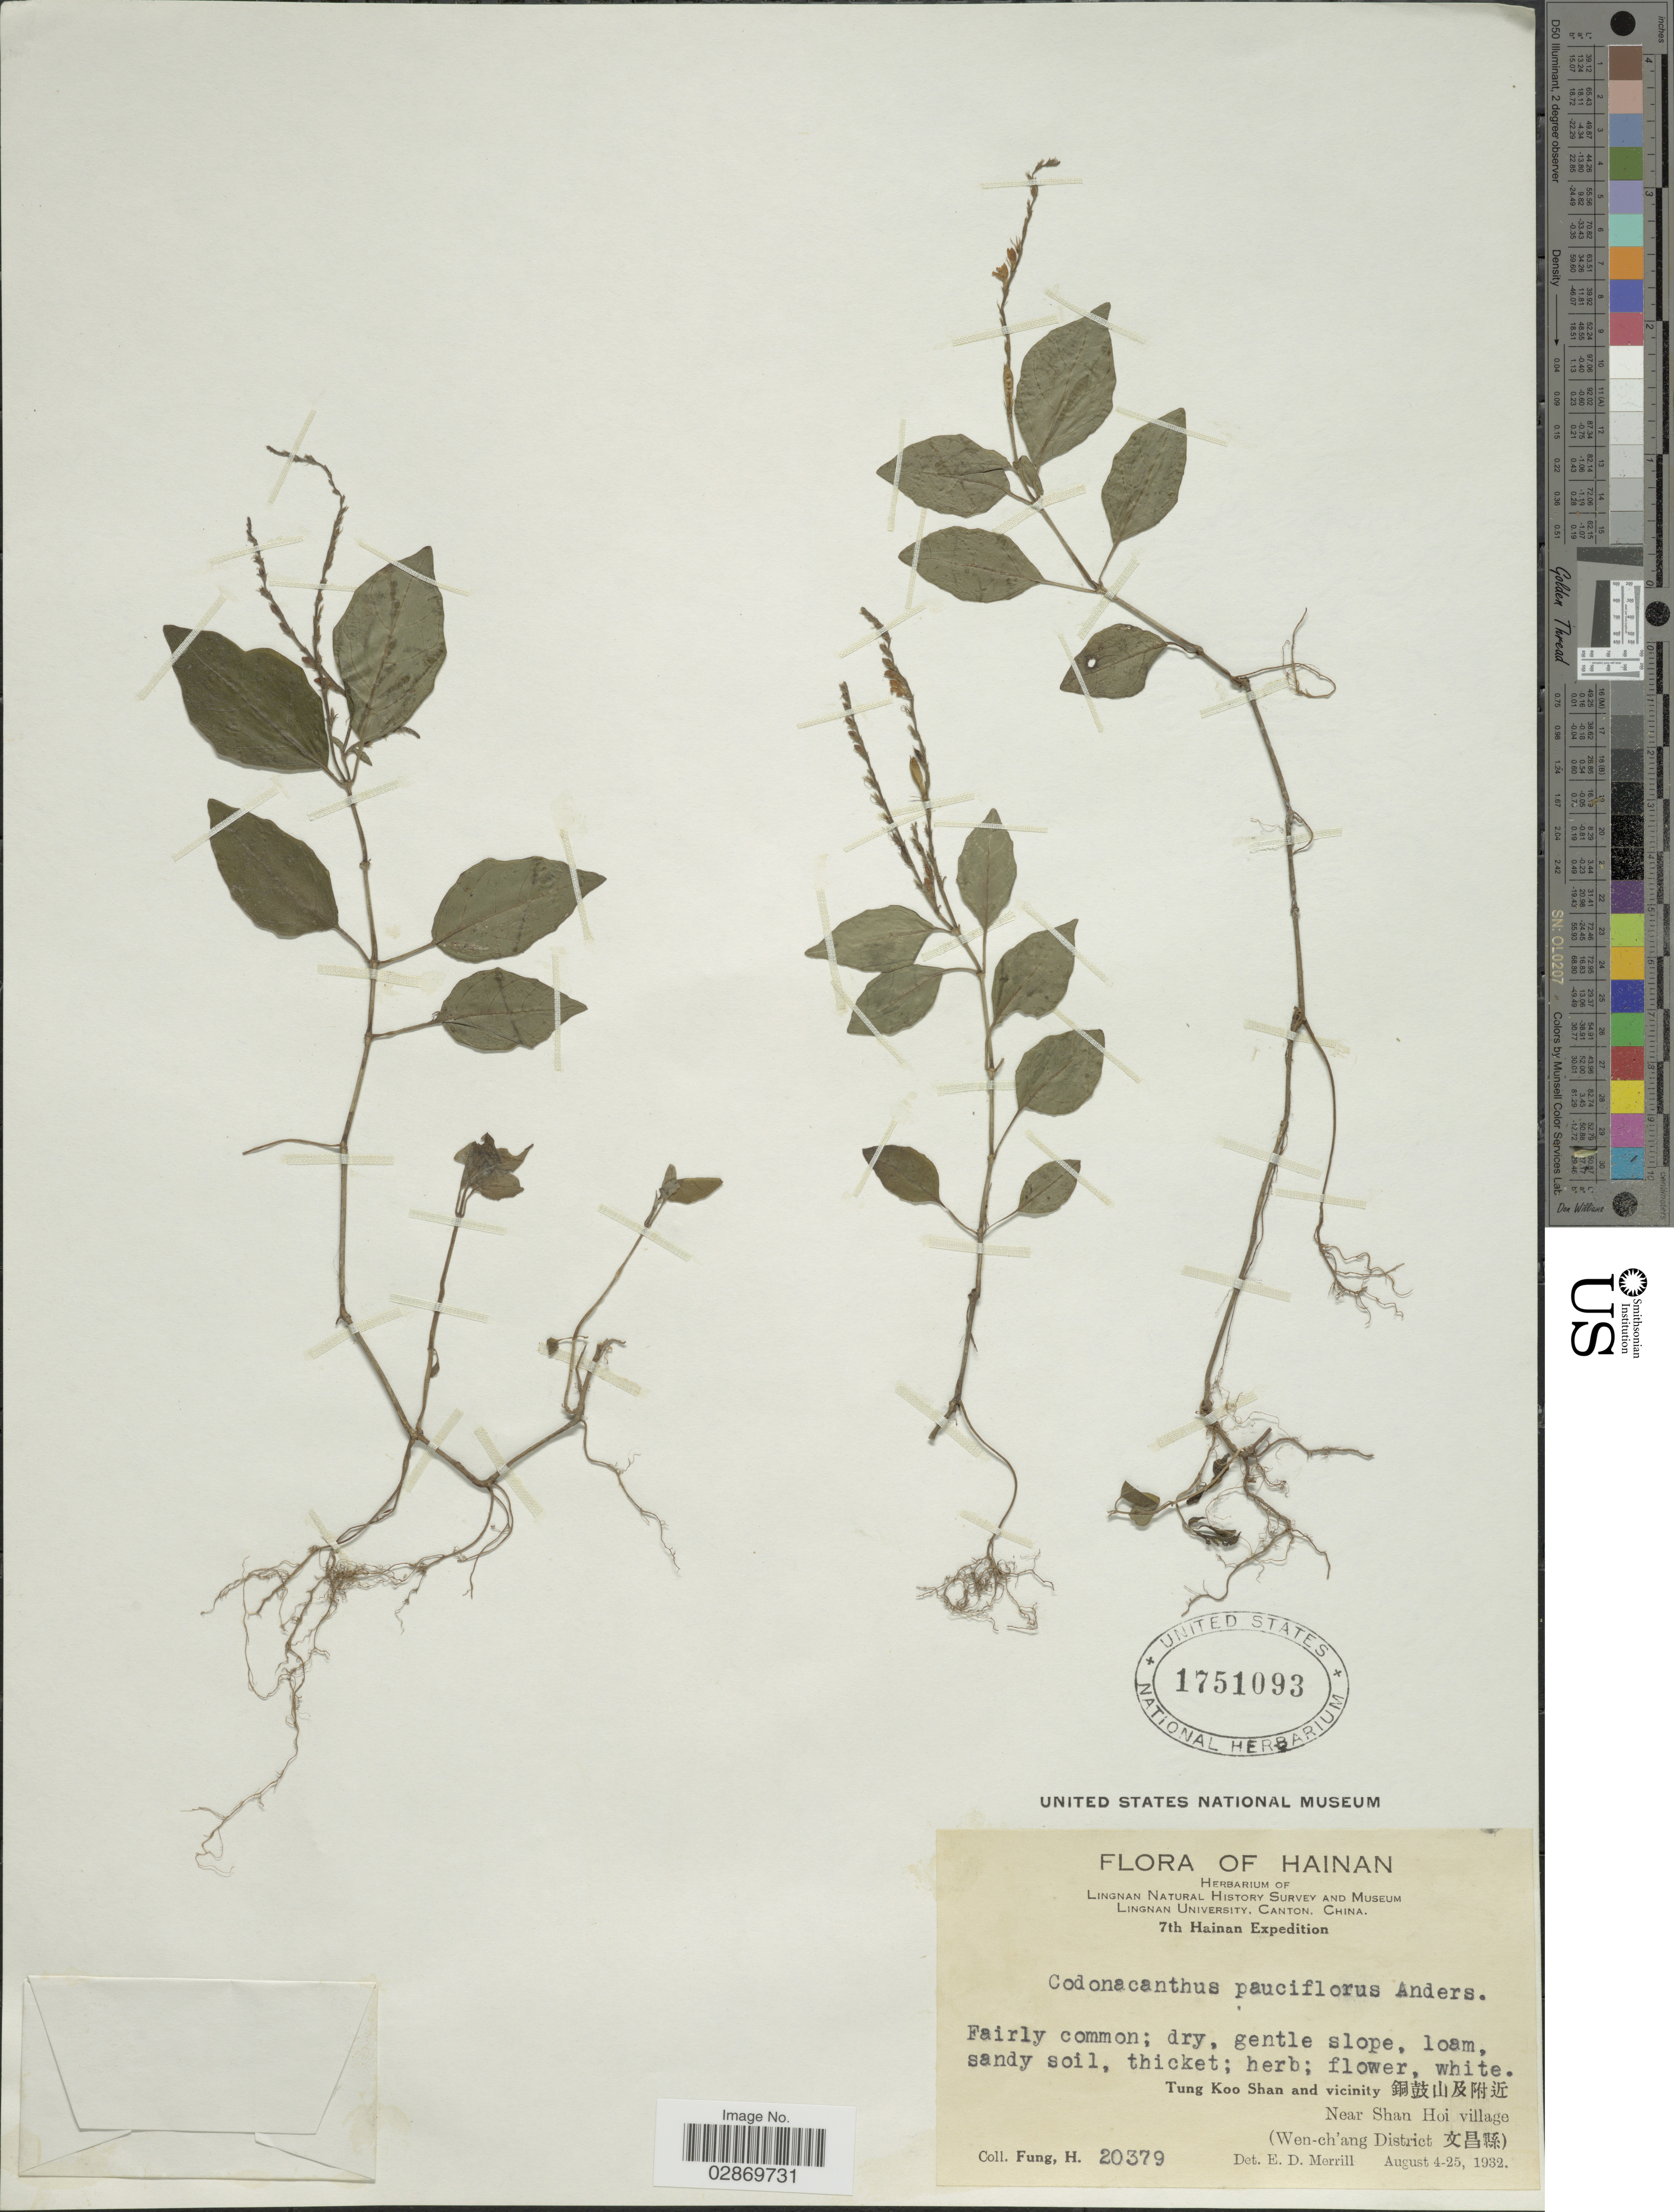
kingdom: Plantae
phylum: Tracheophyta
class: Magnoliopsida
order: Lamiales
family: Acanthaceae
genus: Codonacanthus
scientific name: Codonacanthus pauciflorus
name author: (Nees) Nees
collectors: H. Fung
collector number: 20379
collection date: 1932-08-04/1932-08-25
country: China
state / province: Hainan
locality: Tung Koo Shan and vicinity, X, Near Shan Hoi Village, (Wen-ch'ang District X).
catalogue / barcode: US 1751093